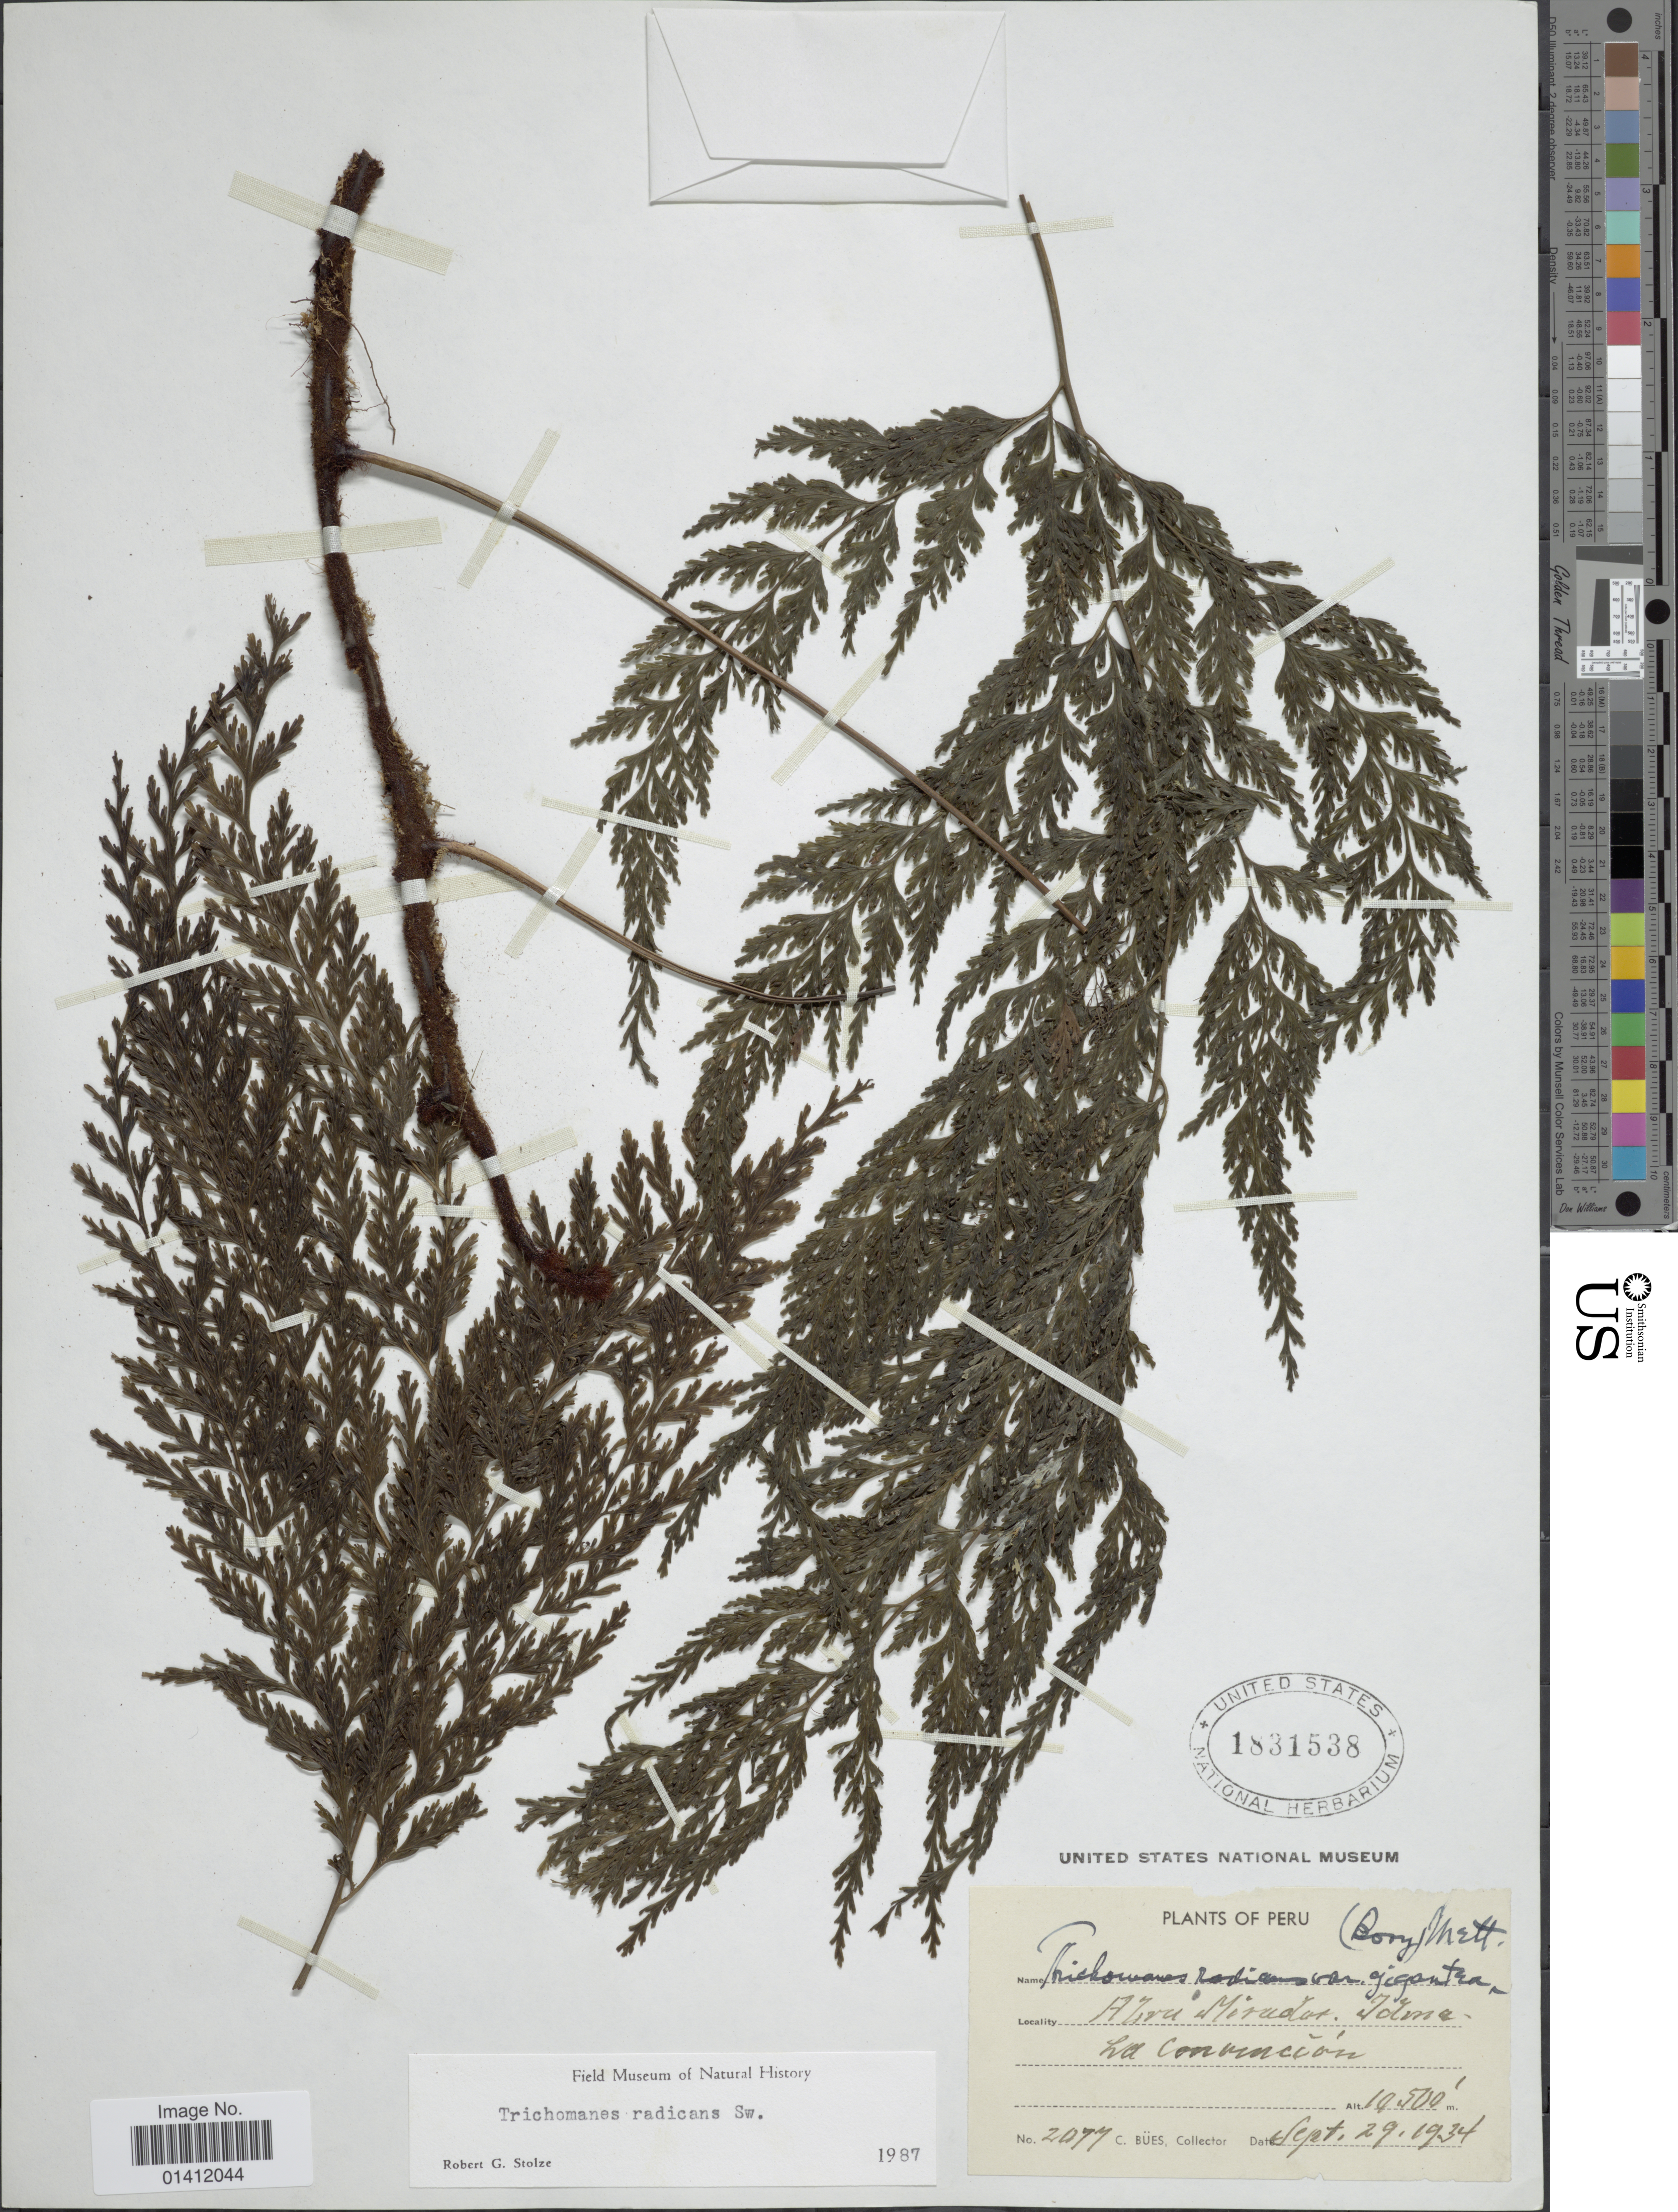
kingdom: Plantae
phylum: Tracheophyta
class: Polypodiopsida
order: Hymenophyllales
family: Hymenophyllaceae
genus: Vandenboschia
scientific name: Vandenboschia radicans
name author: (Sw.) Copel.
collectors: C. Bues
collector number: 2077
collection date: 1934-09-29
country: Peru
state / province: Cusco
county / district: La Convención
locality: Abra Mirador, Idma, La Convencion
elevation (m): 5944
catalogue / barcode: US 1831538